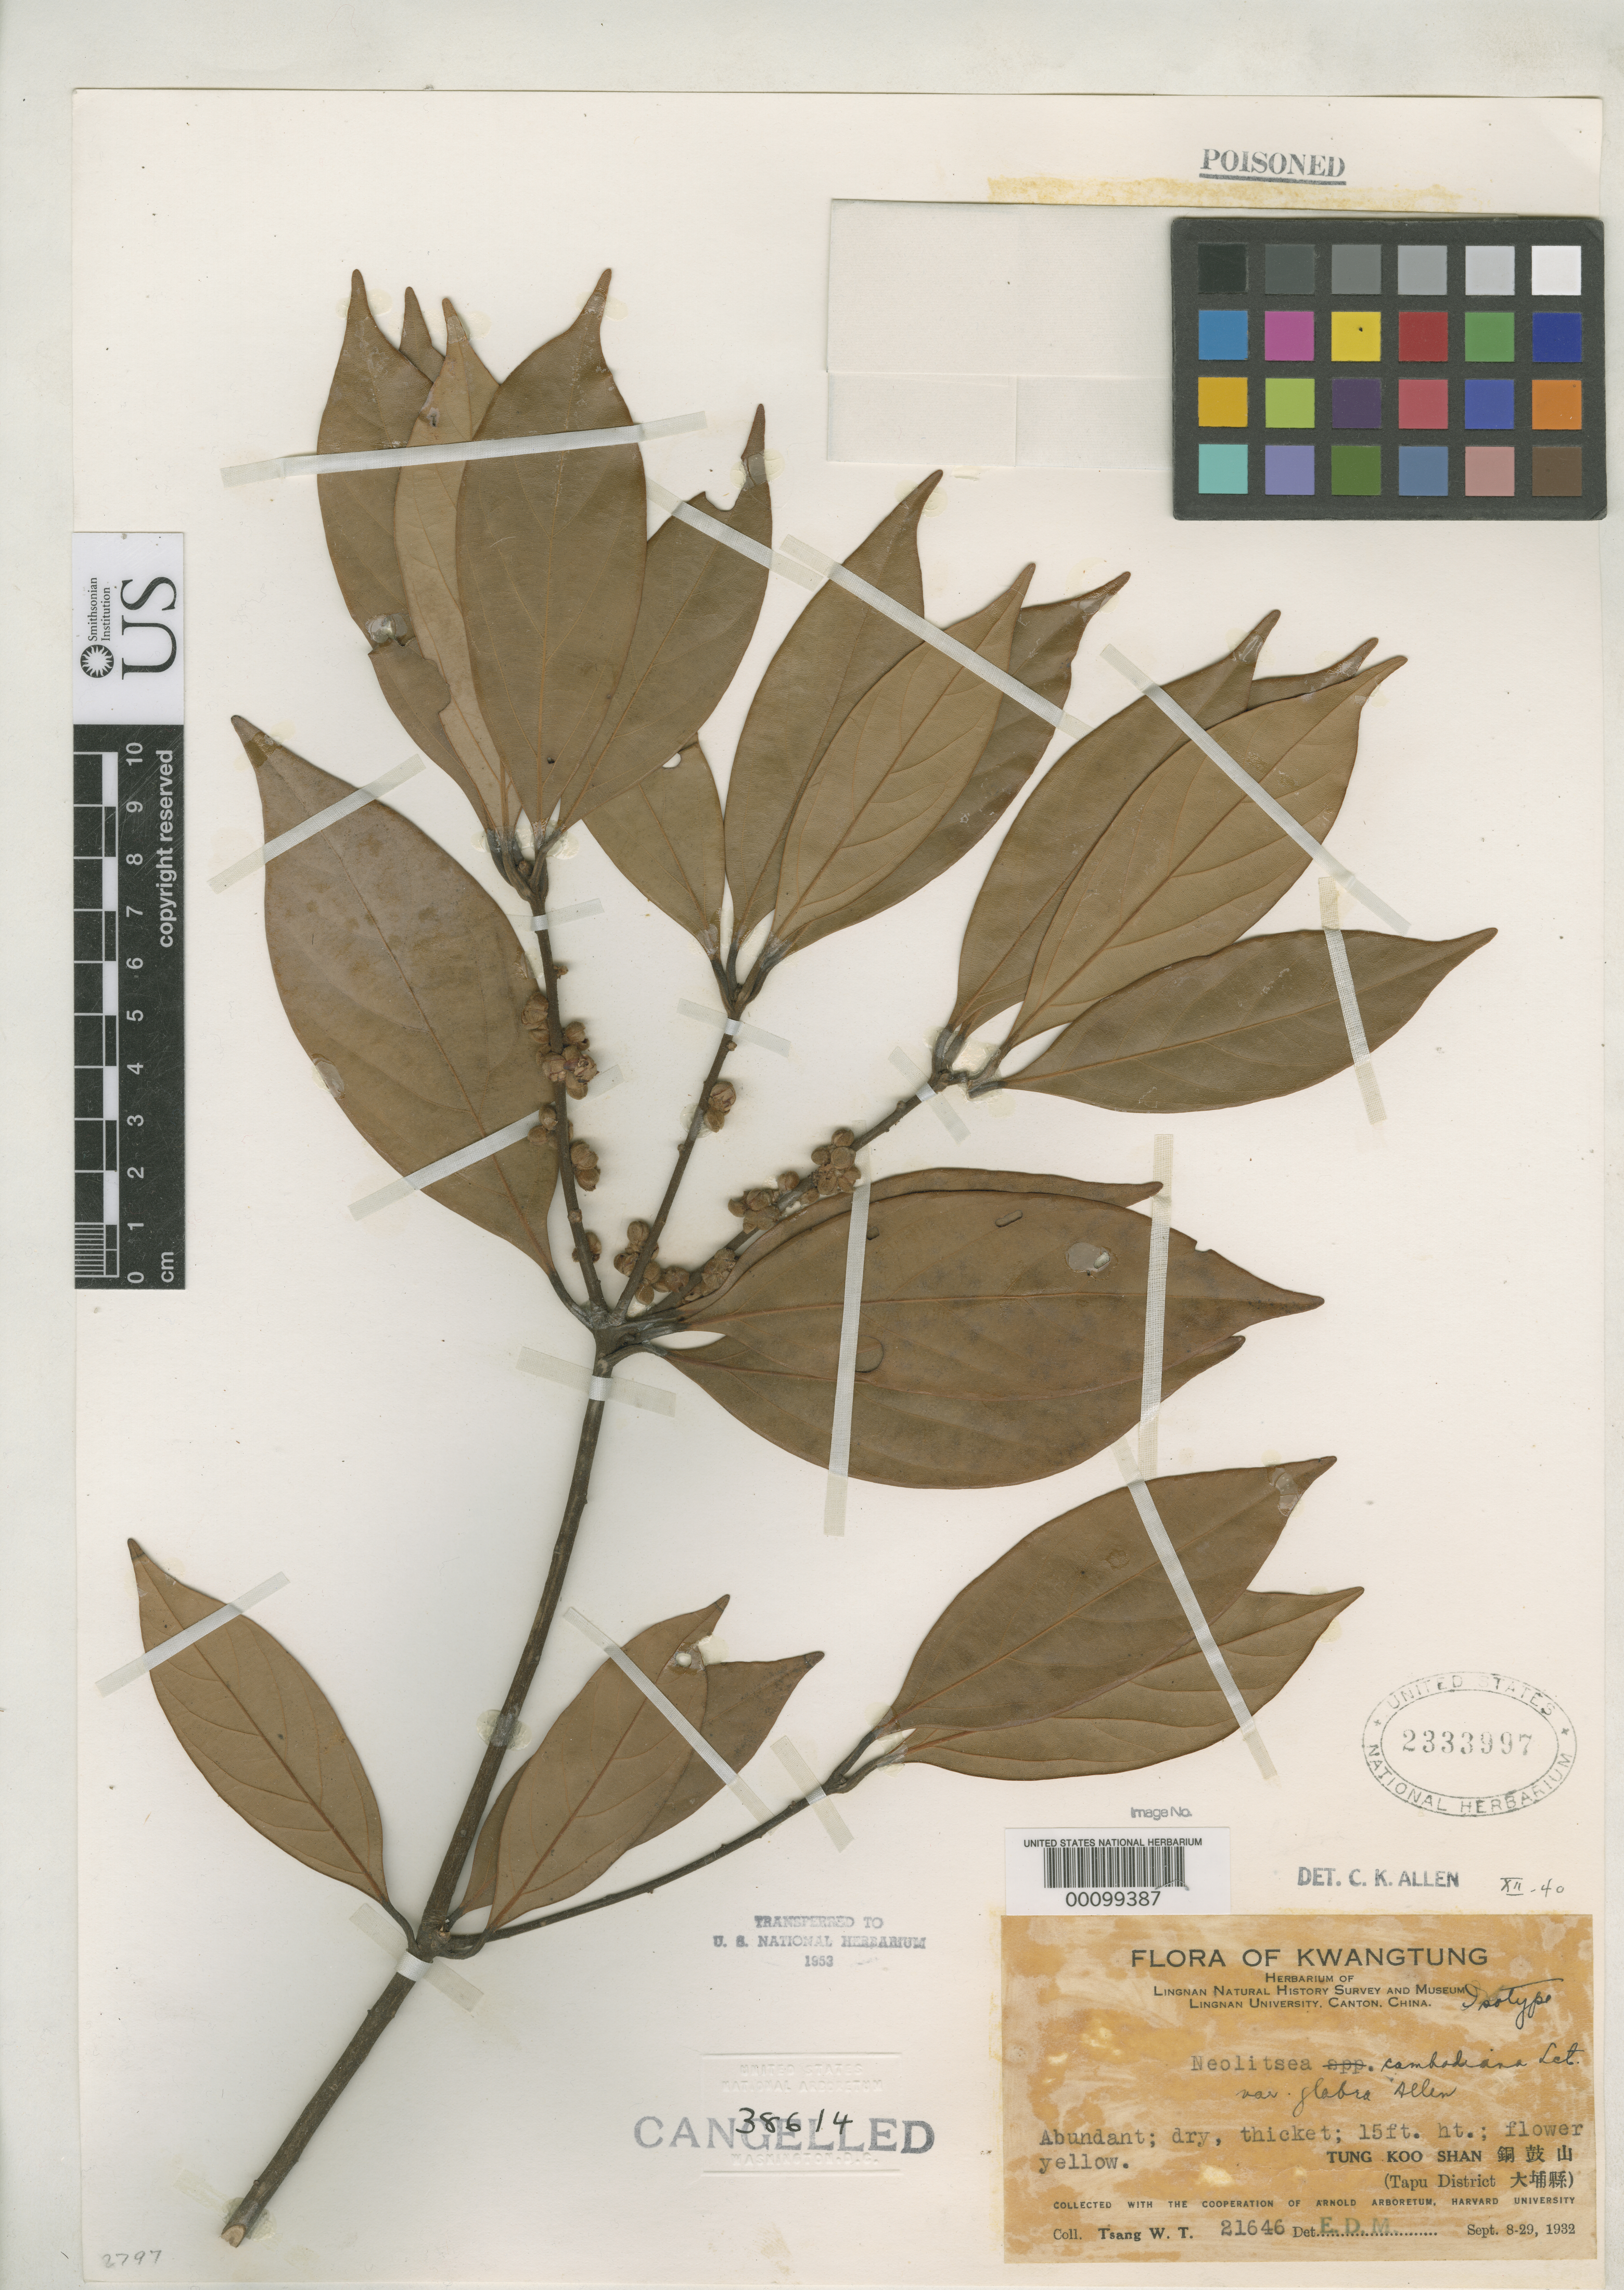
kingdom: Plantae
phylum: Tracheophyta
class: Magnoliopsida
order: Laurales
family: Lauraceae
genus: Neolitsea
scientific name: Neolitsea cambodiana var. glabra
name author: C.K. Allen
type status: Isotype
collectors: W. T. Tsang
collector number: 21646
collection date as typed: Sep 1932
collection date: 1932-09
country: China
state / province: Guangdong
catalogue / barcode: US 2333997